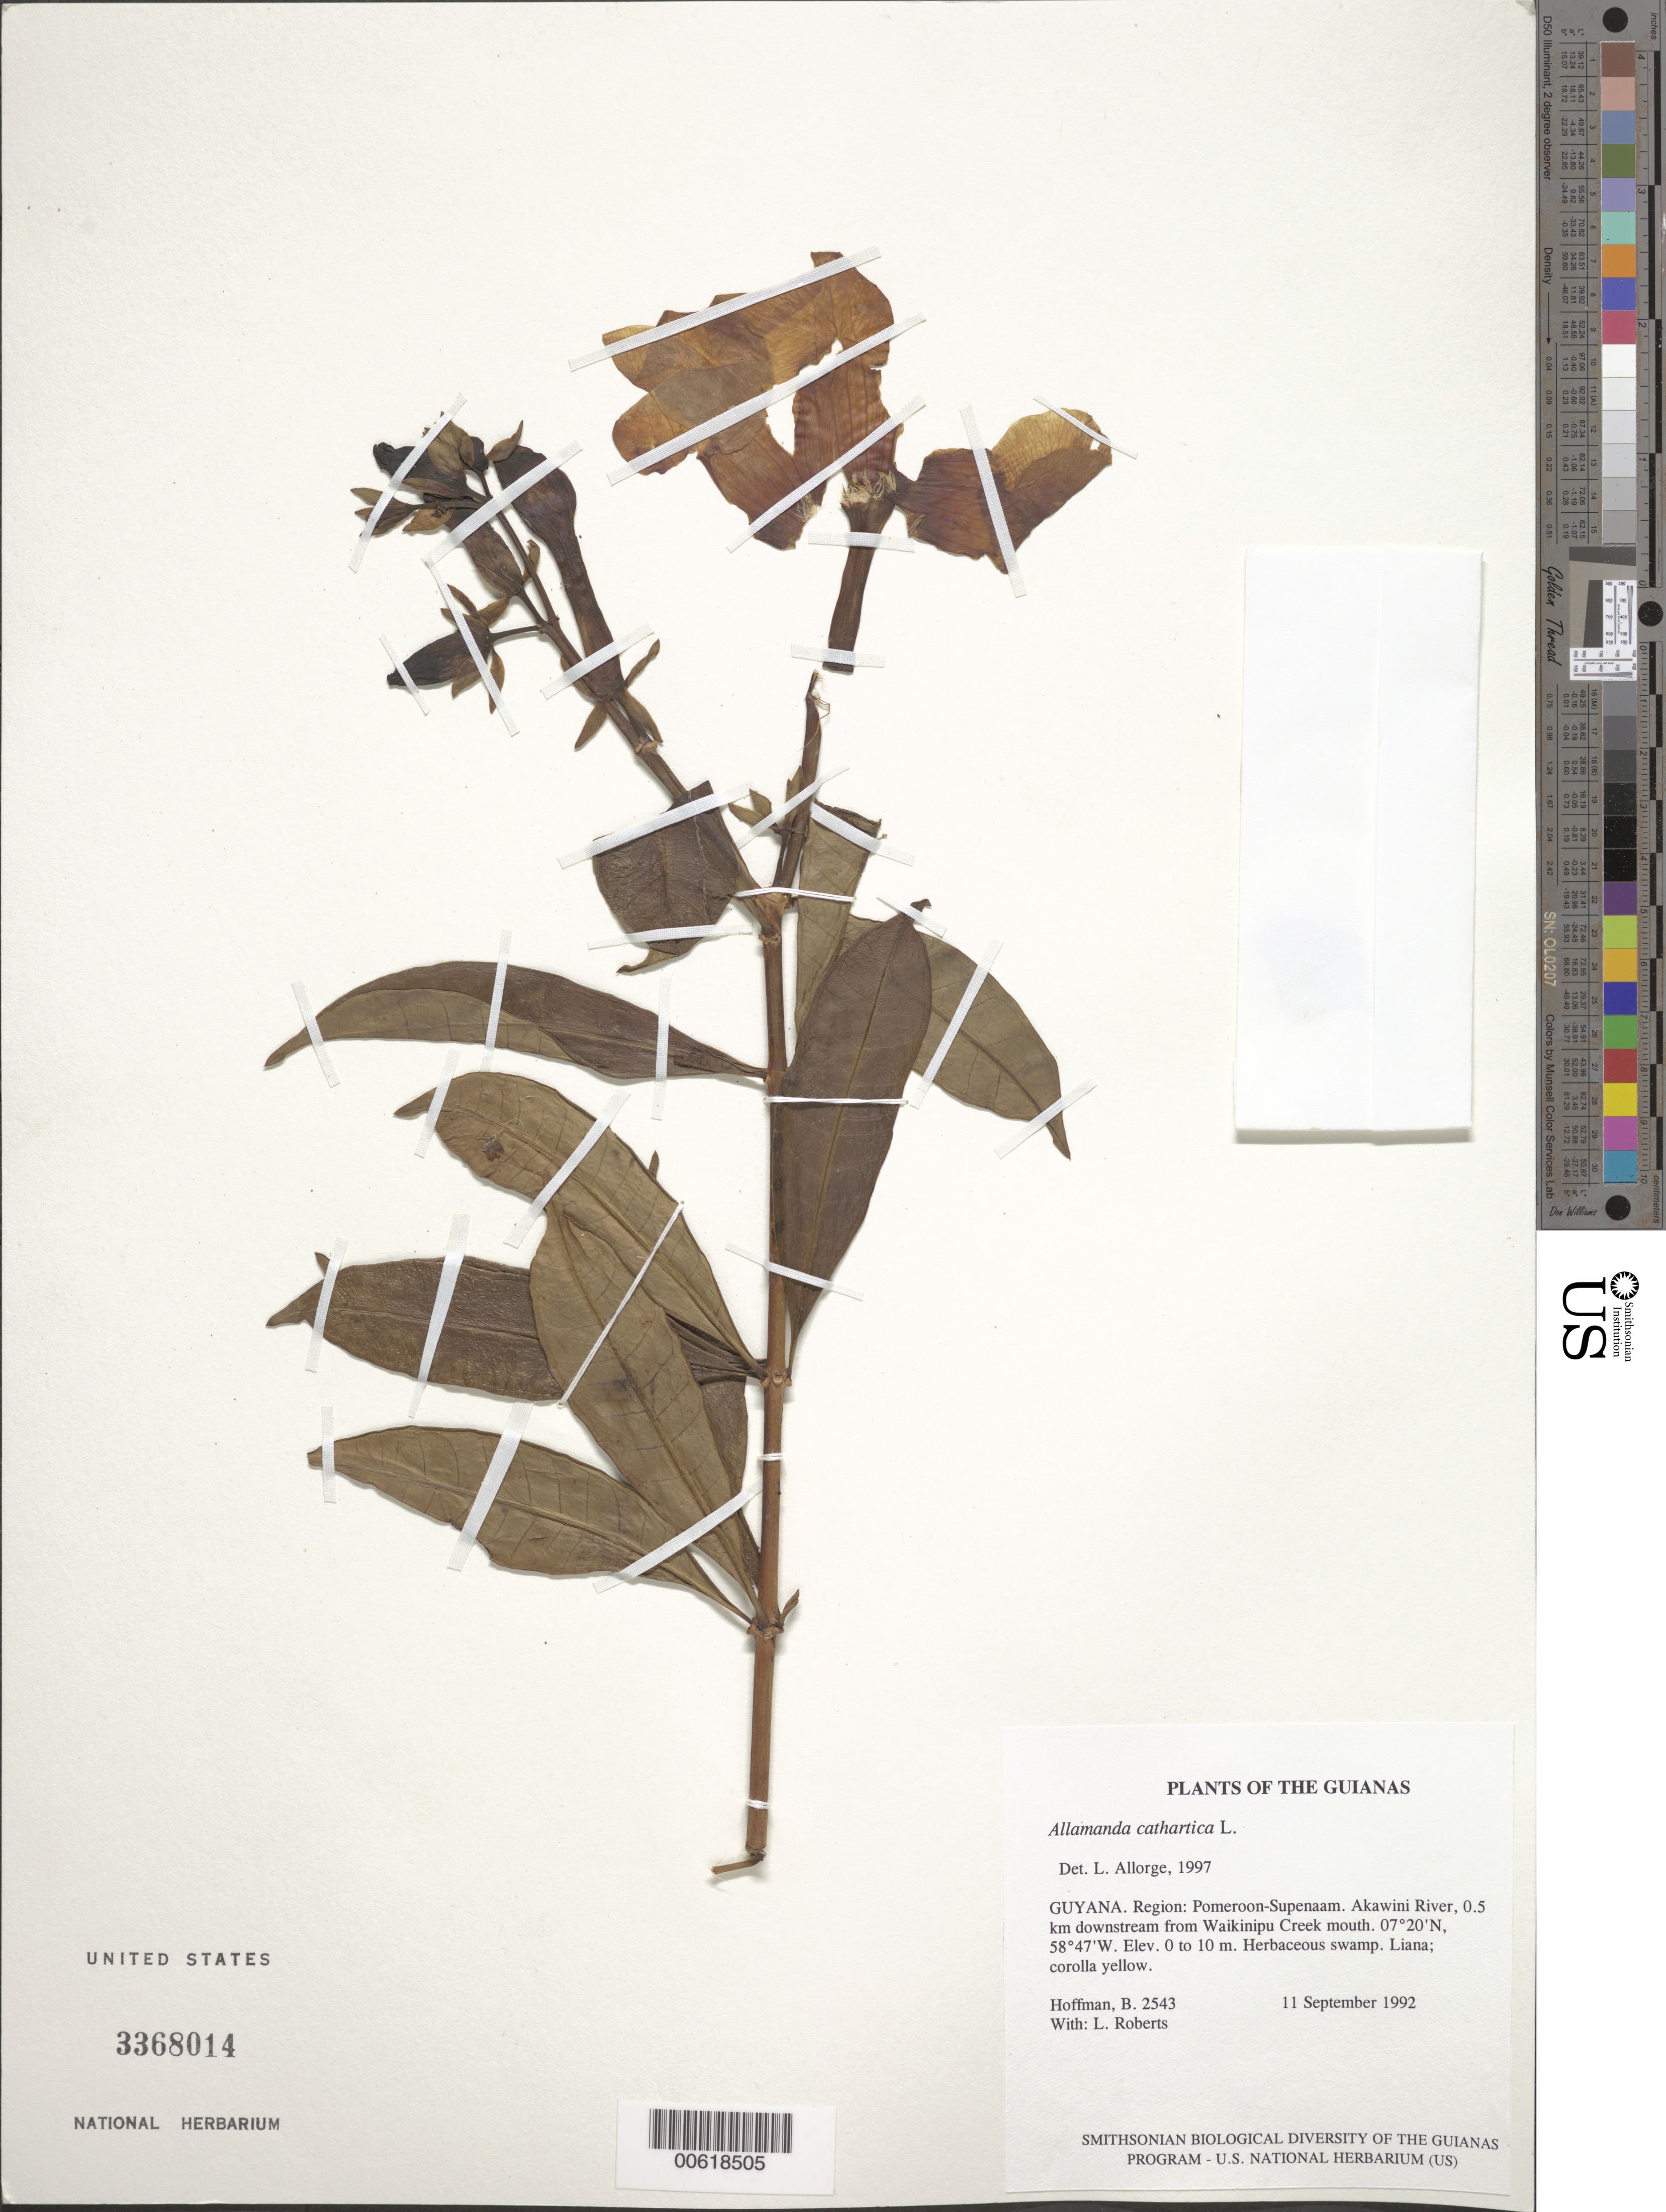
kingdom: Plantae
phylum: Tracheophyta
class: Magnoliopsida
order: Gentianales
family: Apocynaceae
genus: Allamanda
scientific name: Allamanda cathartica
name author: L.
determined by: Allorge, L.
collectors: B. Hoffman & L. Roberts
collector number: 2543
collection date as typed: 11 September 1992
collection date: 1992-09-11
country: Guyana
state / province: Pomeroon-Supenaam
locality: Akawini River, 0.5 km downstream from Waikinipu Creek mouth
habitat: Herbaceous swamp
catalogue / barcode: US 3368014